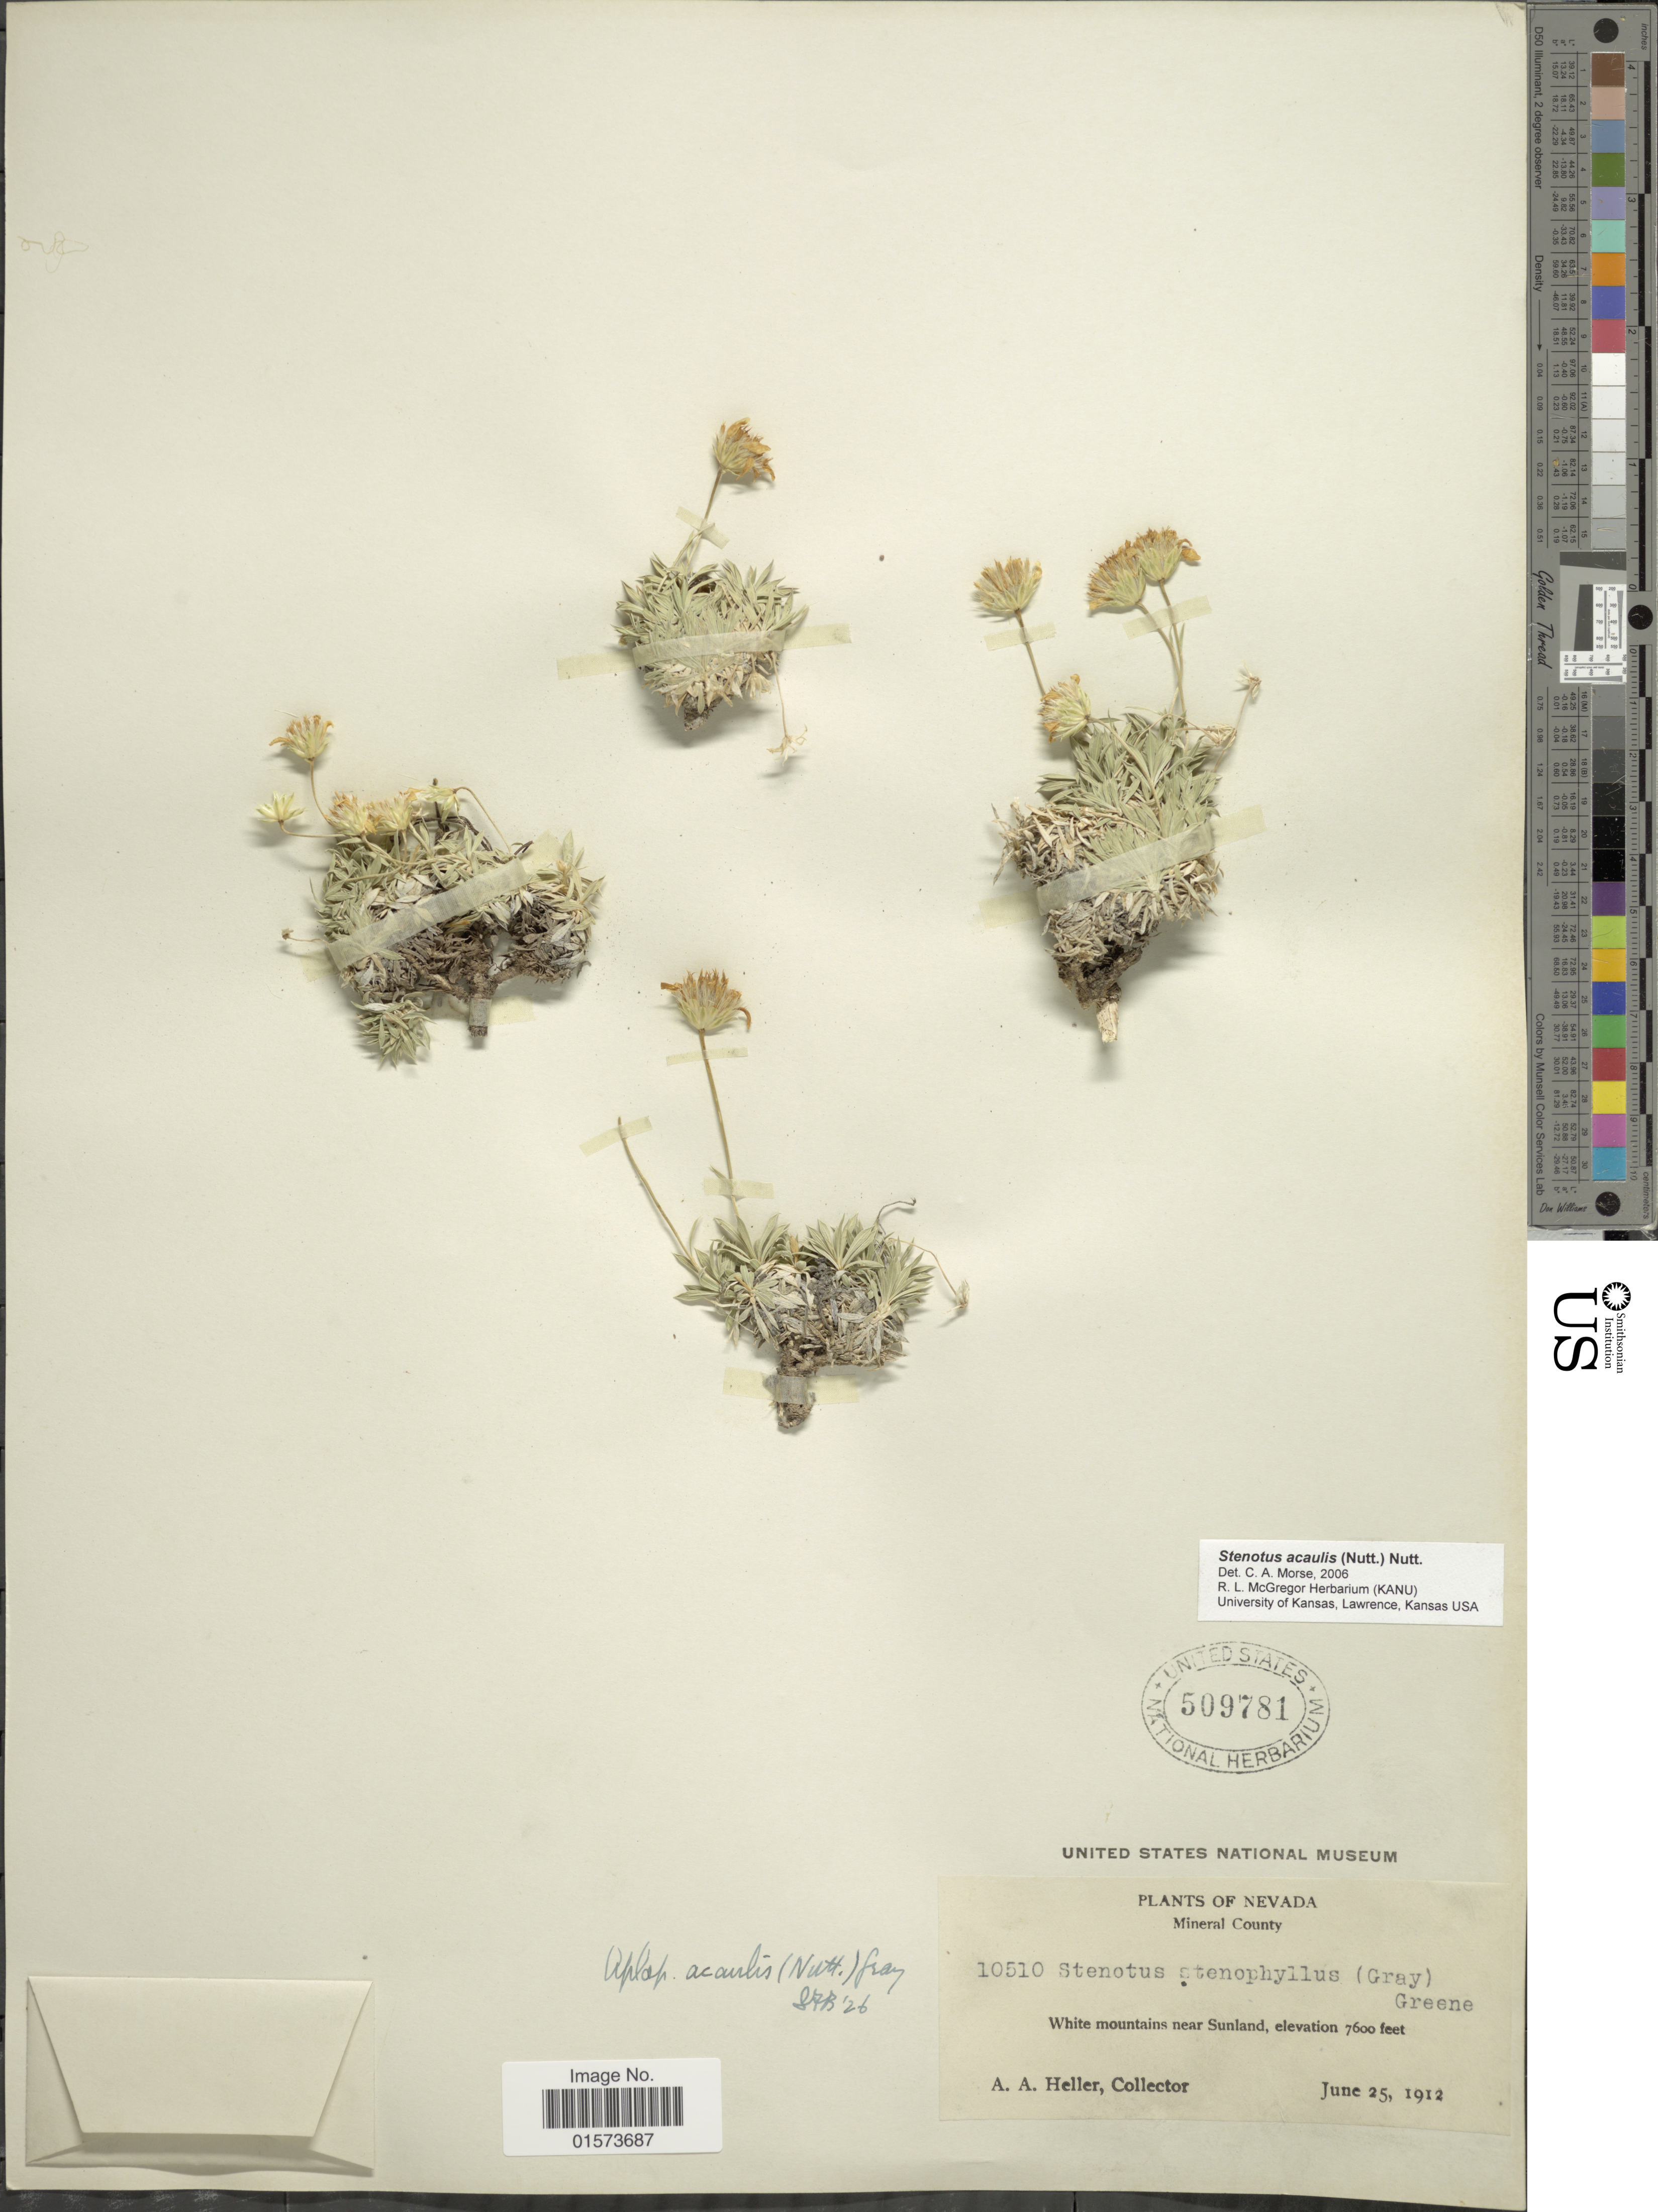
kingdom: Plantae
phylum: Tracheophyta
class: Magnoliopsida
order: Asterales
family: Asteraceae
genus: Stenotus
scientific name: Stenotus acaulis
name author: (Nutt.) Nutt.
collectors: A. A. Heller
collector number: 10510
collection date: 1912-06-25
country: United States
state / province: Nevada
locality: Mineral County, White mountains near Sunland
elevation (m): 2316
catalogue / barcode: US 509781